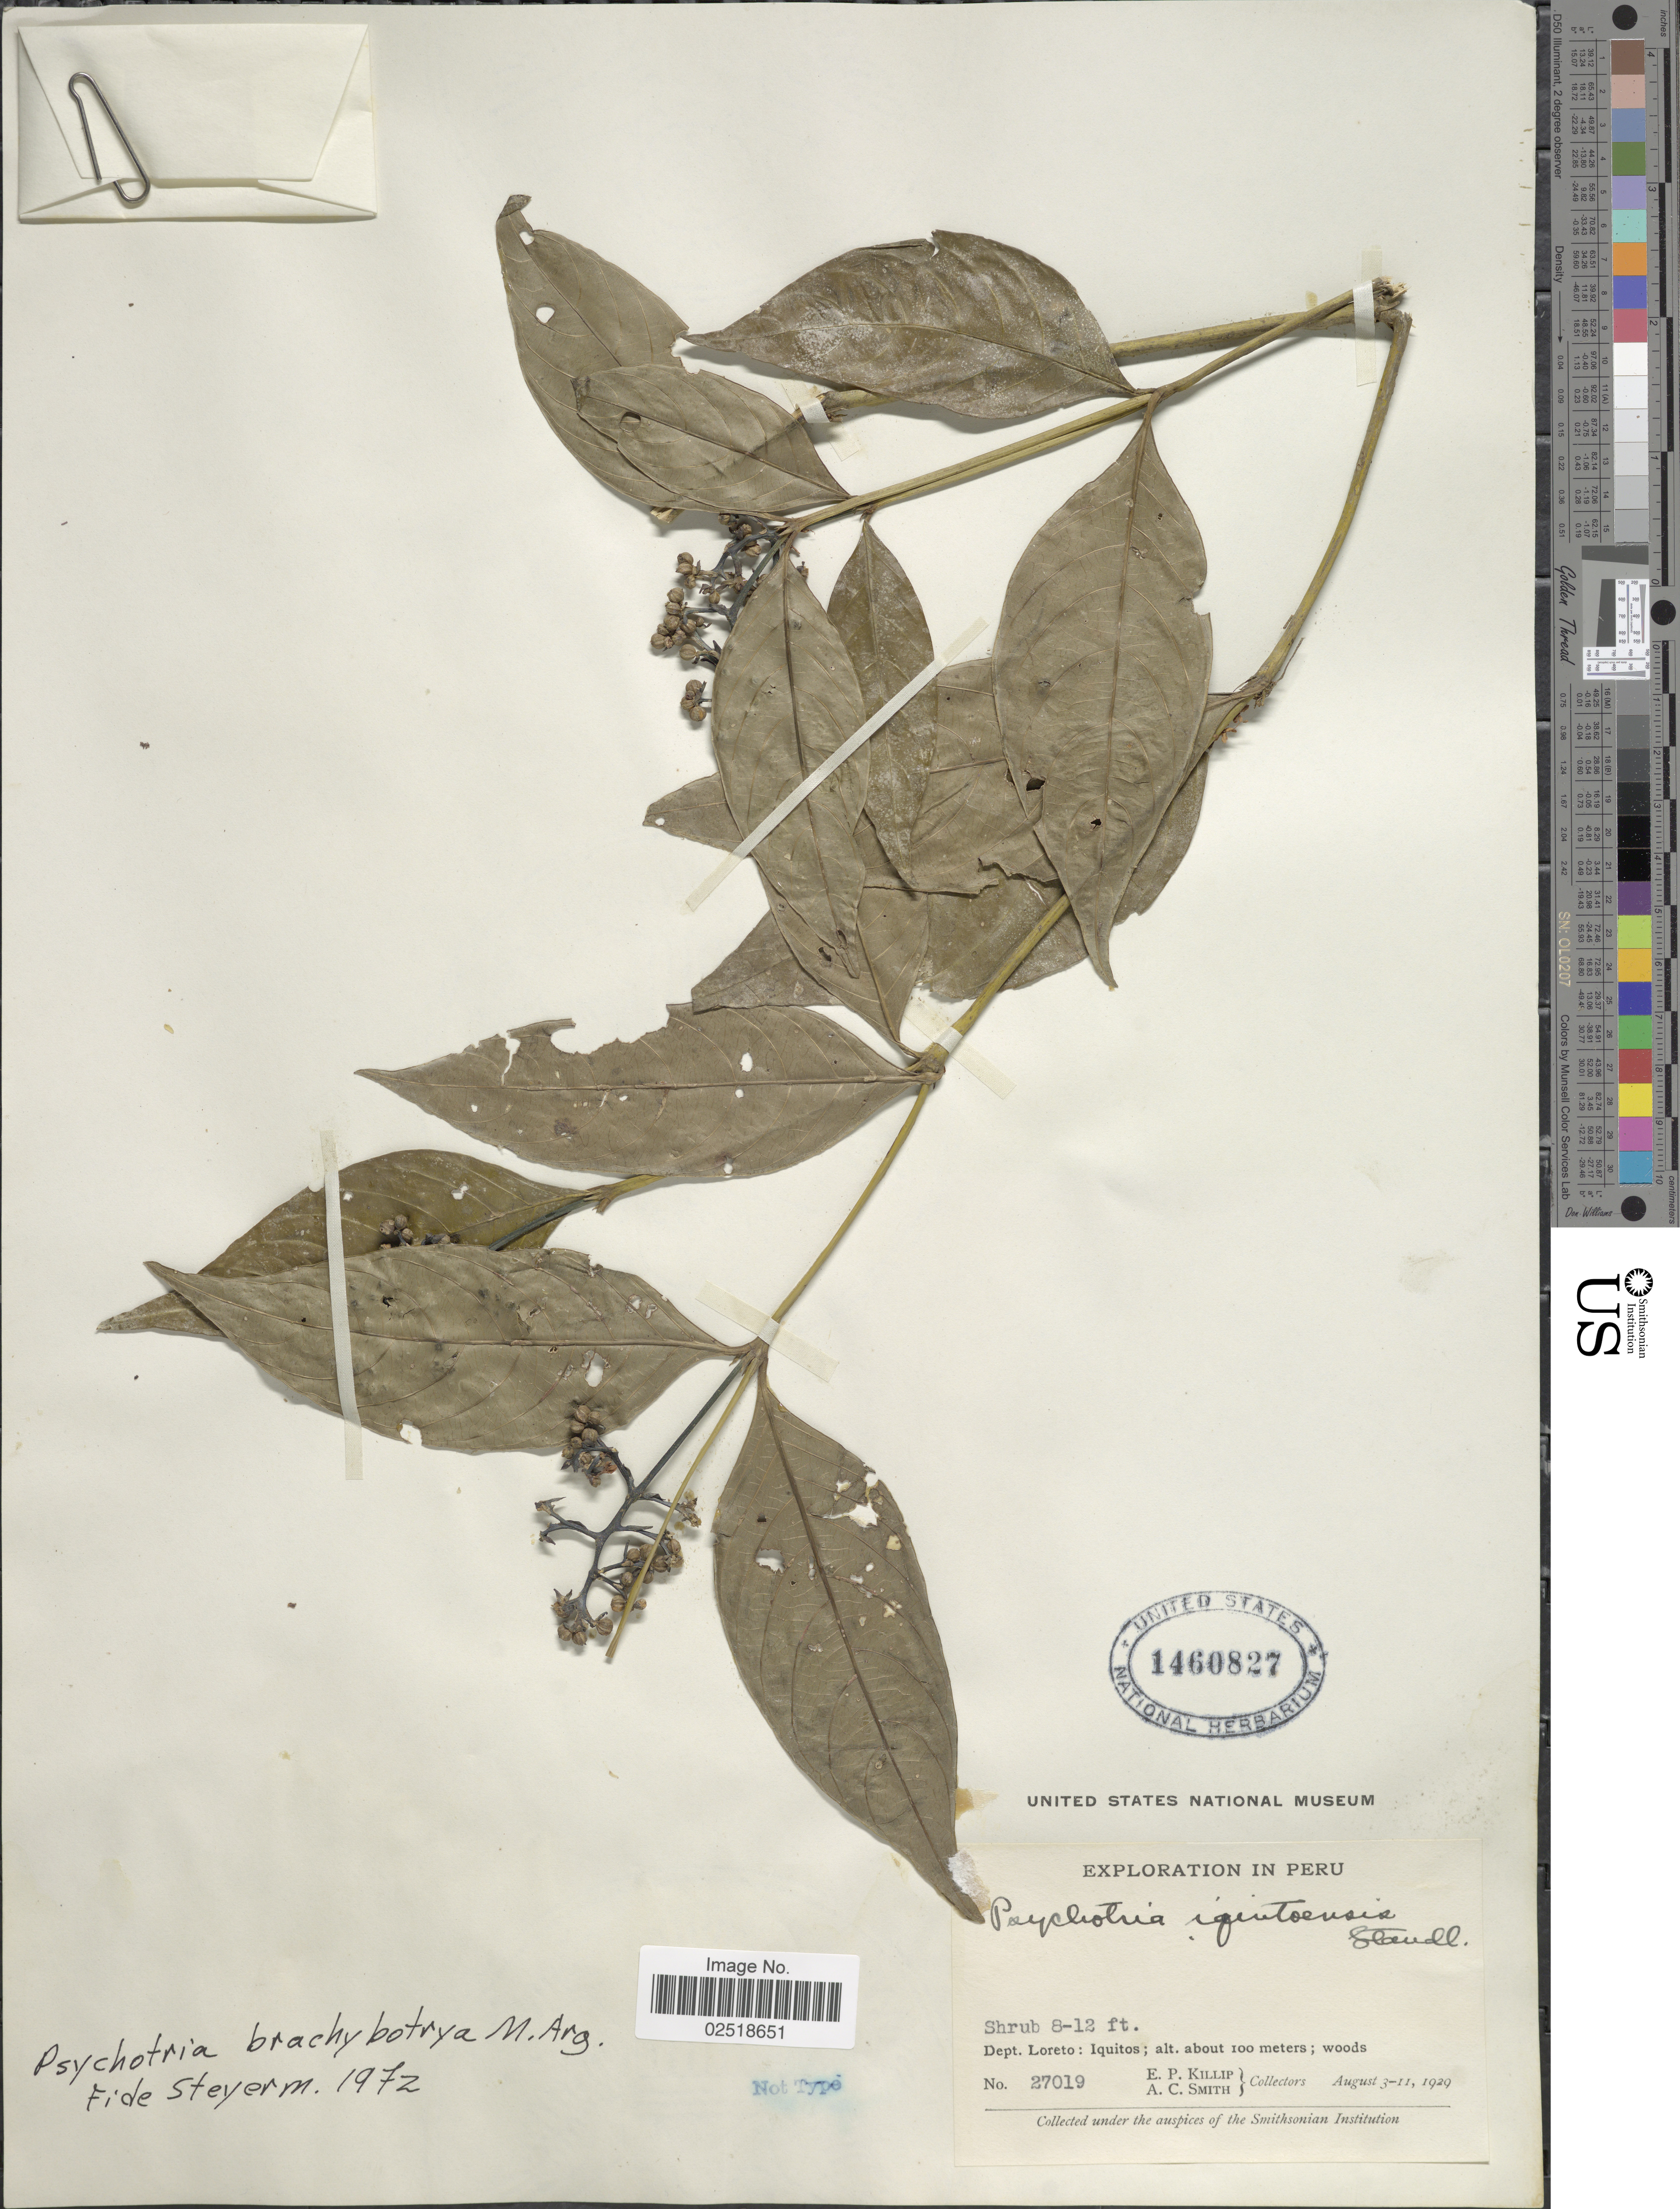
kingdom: Plantae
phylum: Tracheophyta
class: Magnoliopsida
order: Gentianales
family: Rubiaceae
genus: Psychotria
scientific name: Psychotria brachybotrya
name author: Müll. Arg.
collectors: E. P. Killip & A. C. Smith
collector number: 27019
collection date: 1929-08-03/1929-08-11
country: Peru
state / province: Loreto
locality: Dept. Loreto: Iquitos; woods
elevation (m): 100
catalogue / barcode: US 1460827